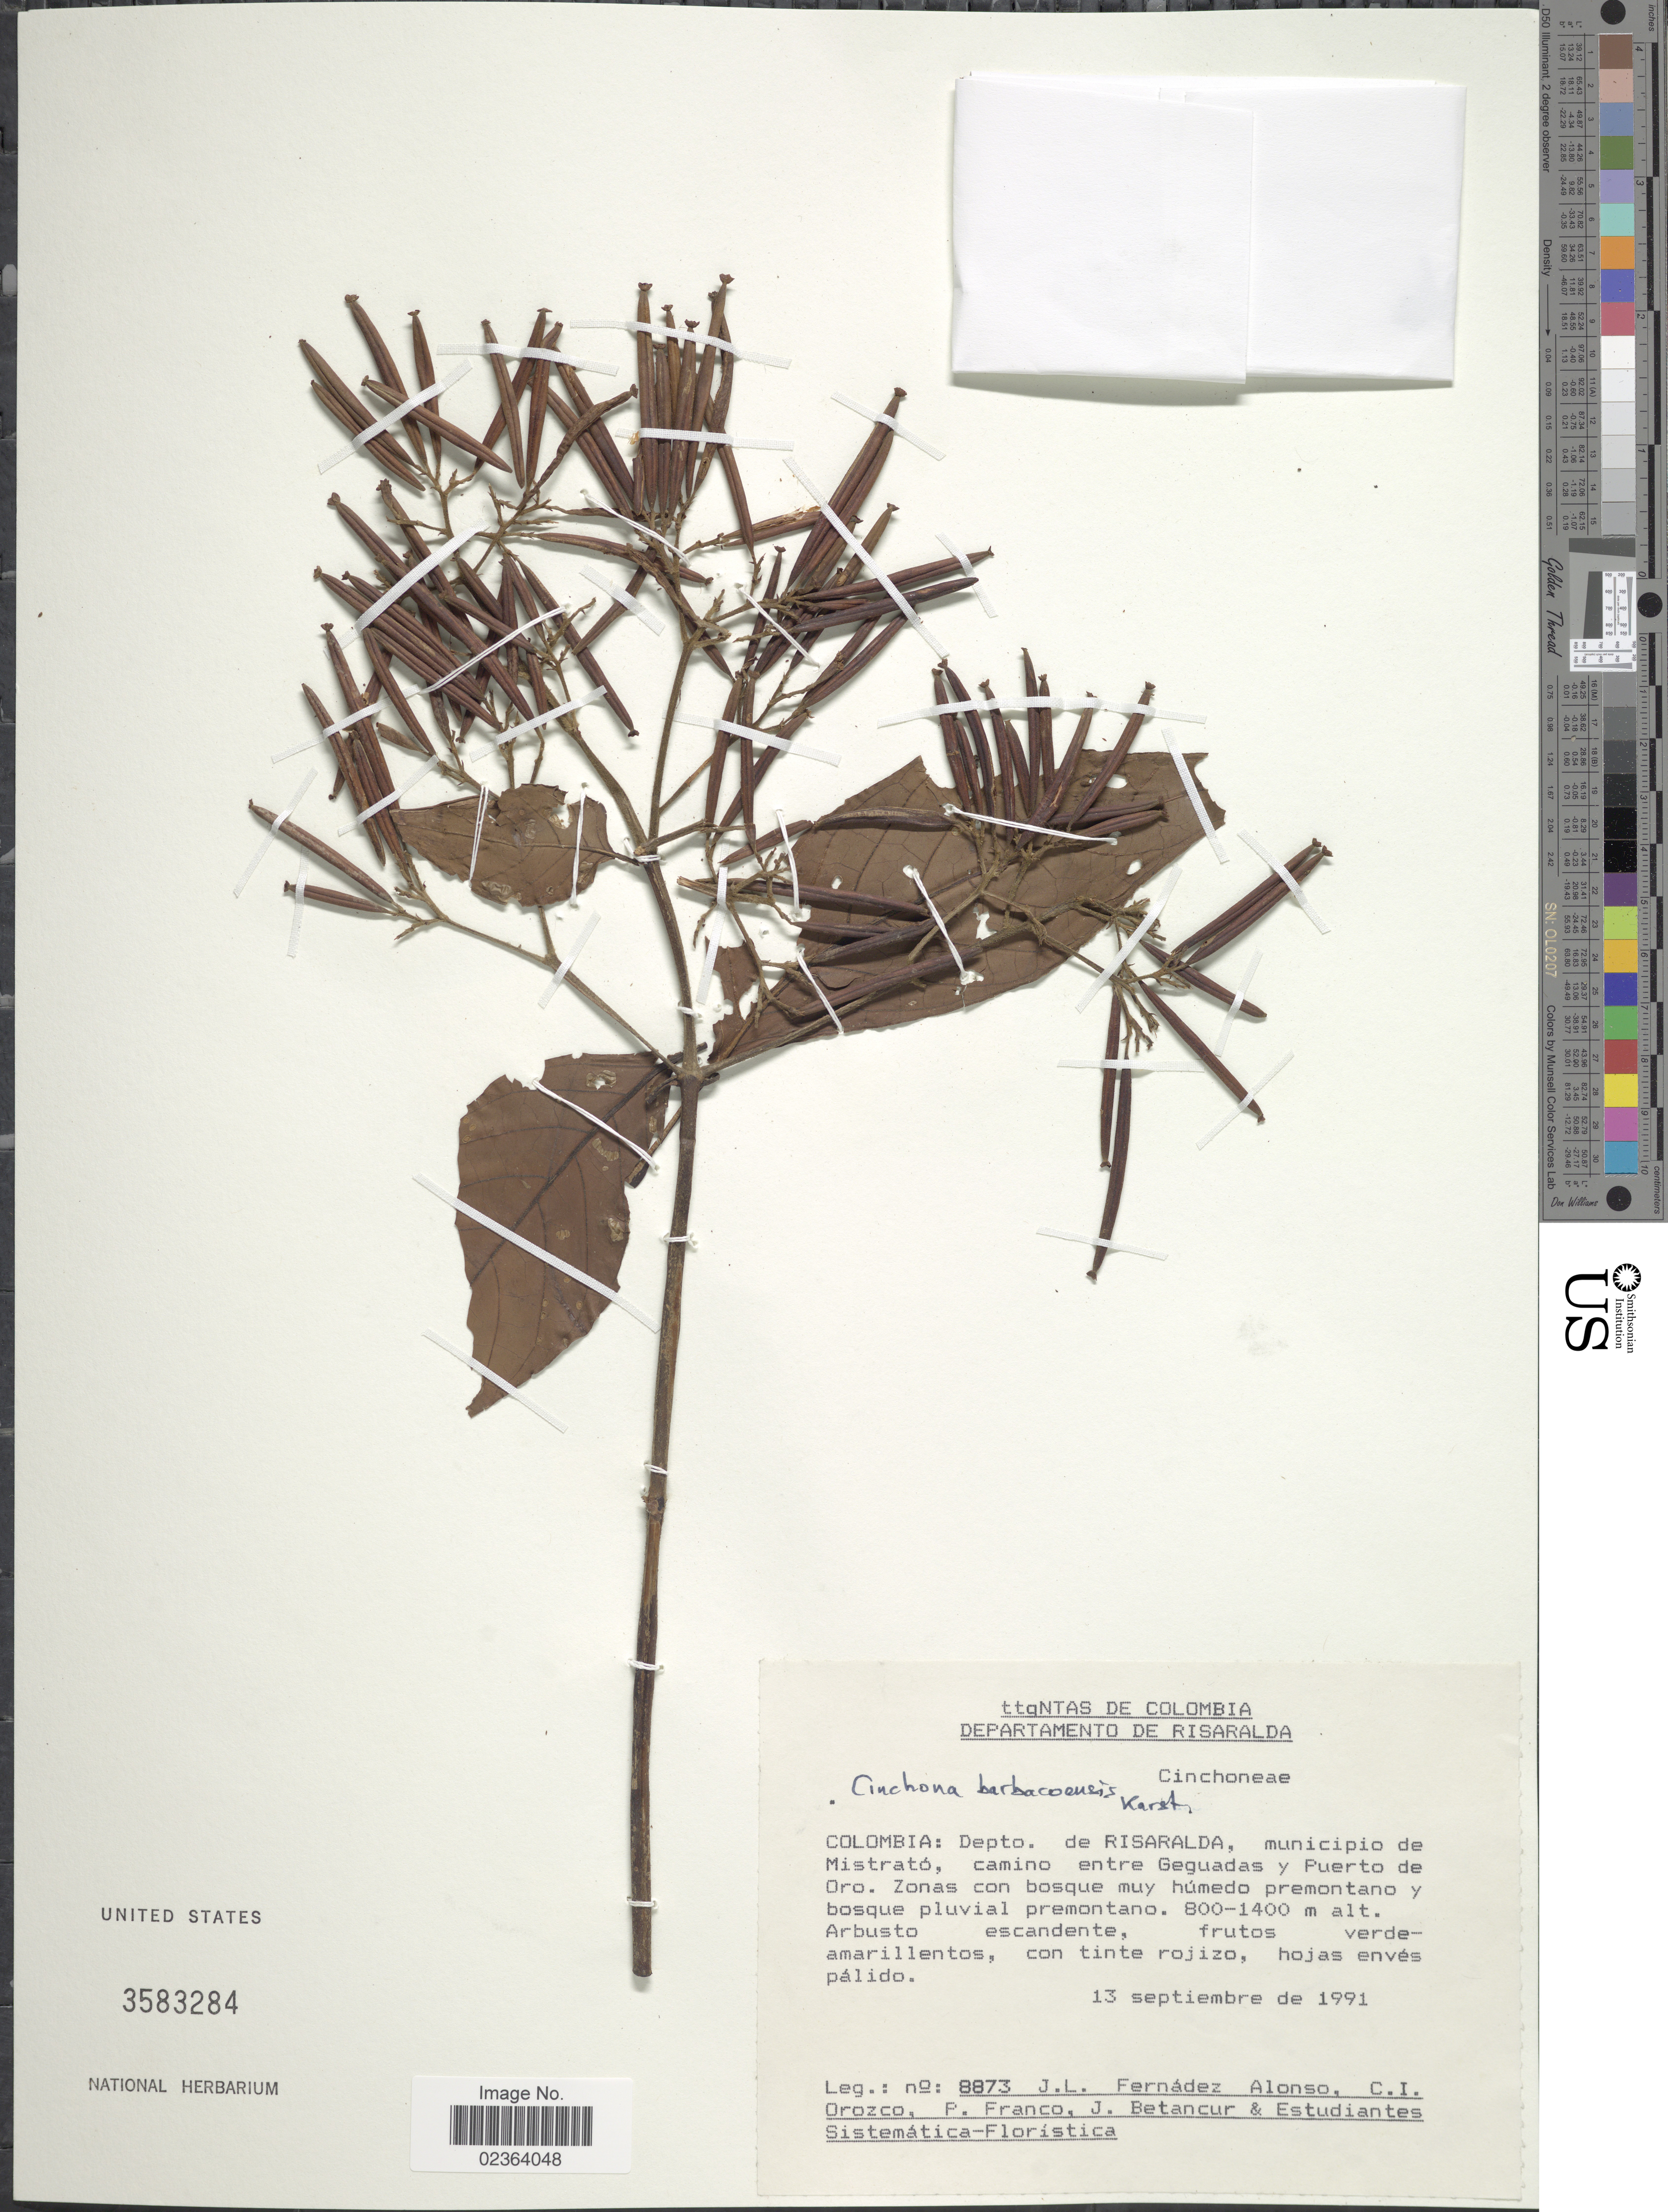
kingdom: Plantae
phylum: Tracheophyta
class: Magnoliopsida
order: Gentianales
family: Rubiaceae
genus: Cinchona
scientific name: Cinchona barbacoensis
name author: L.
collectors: J. L. Fernández-Alonso, C. I. Orozco, P. Franco, J. Betancur & Estudiantes Sistematica-Floristica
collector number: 8873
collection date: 1991-09-13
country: Colombia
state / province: Risaralda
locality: Colombia: Dpto. de Risaralda, municipio de Mistrato, camino entre Geguadas y Puerto de Oro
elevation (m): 800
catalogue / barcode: US 3583284